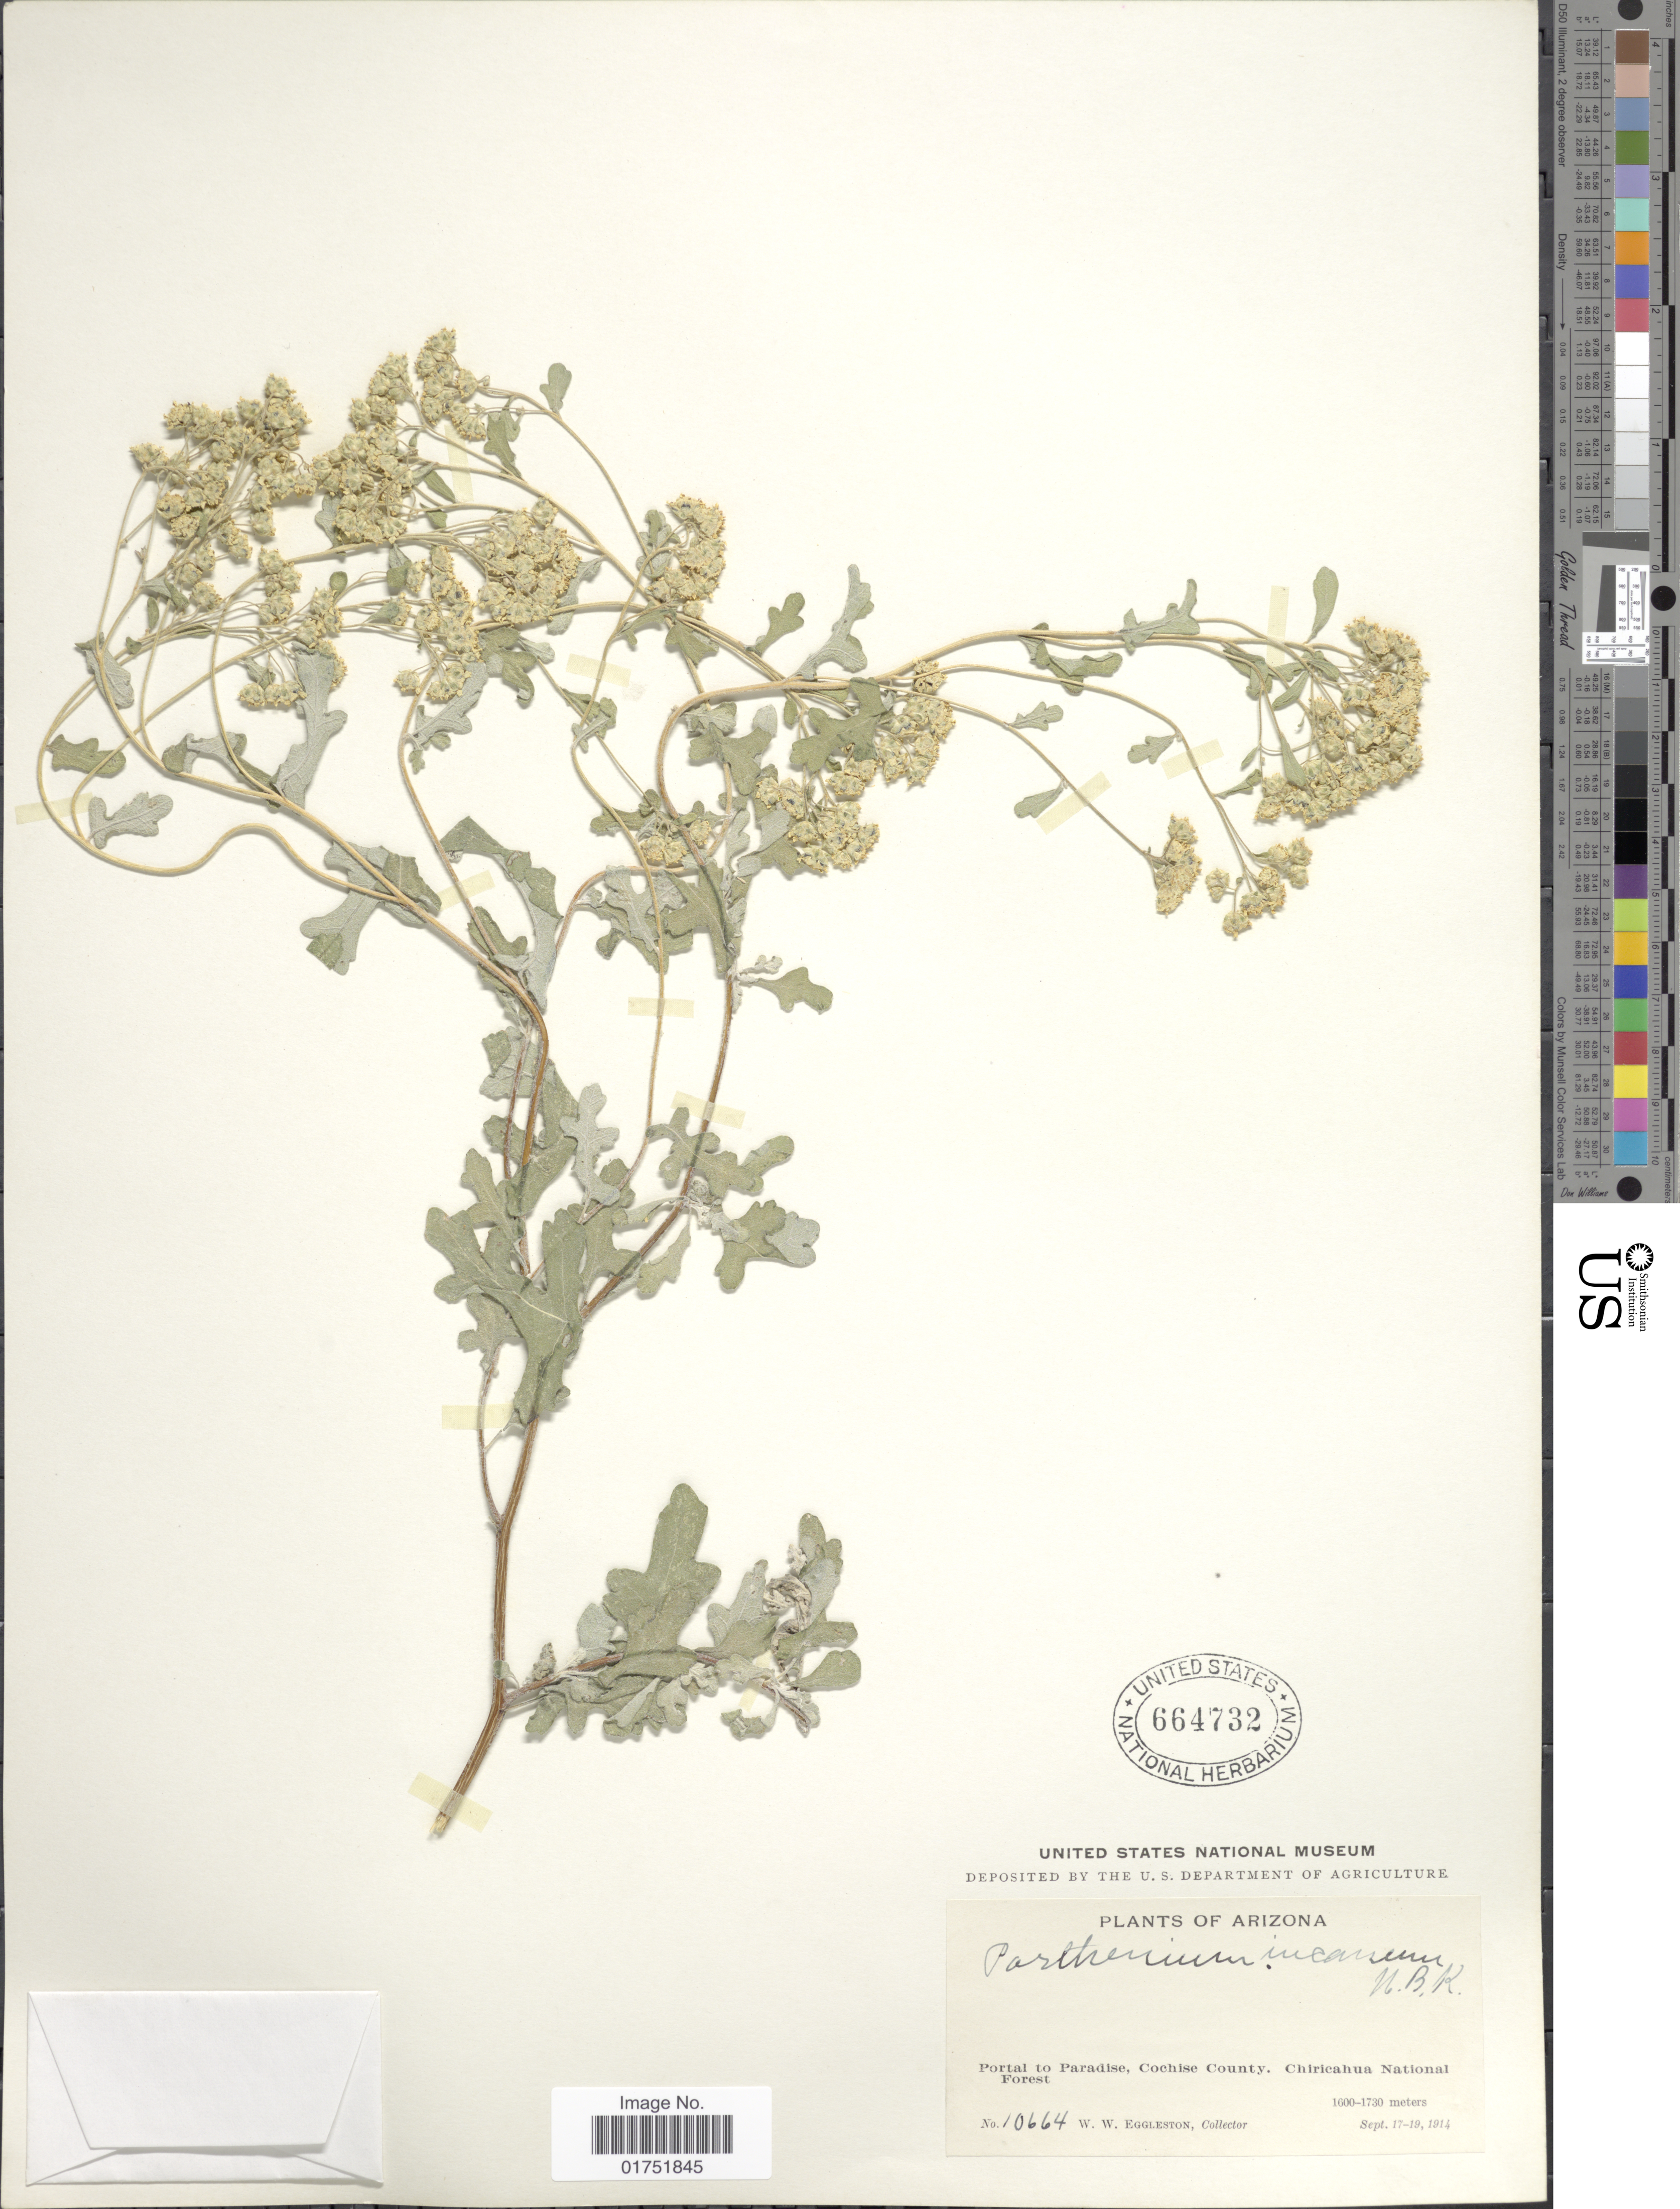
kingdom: Plantae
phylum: Tracheophyta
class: Magnoliopsida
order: Asterales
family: Asteraceae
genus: Parthenium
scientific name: Parthenium incanum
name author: Kunth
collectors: W. W. Eggleston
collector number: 10664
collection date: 1914-09-17/1914-09-19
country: United States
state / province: Arizona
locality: Portal to Paradise, Cochise County, Chiricahua National Forest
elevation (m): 1600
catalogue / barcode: US 664732